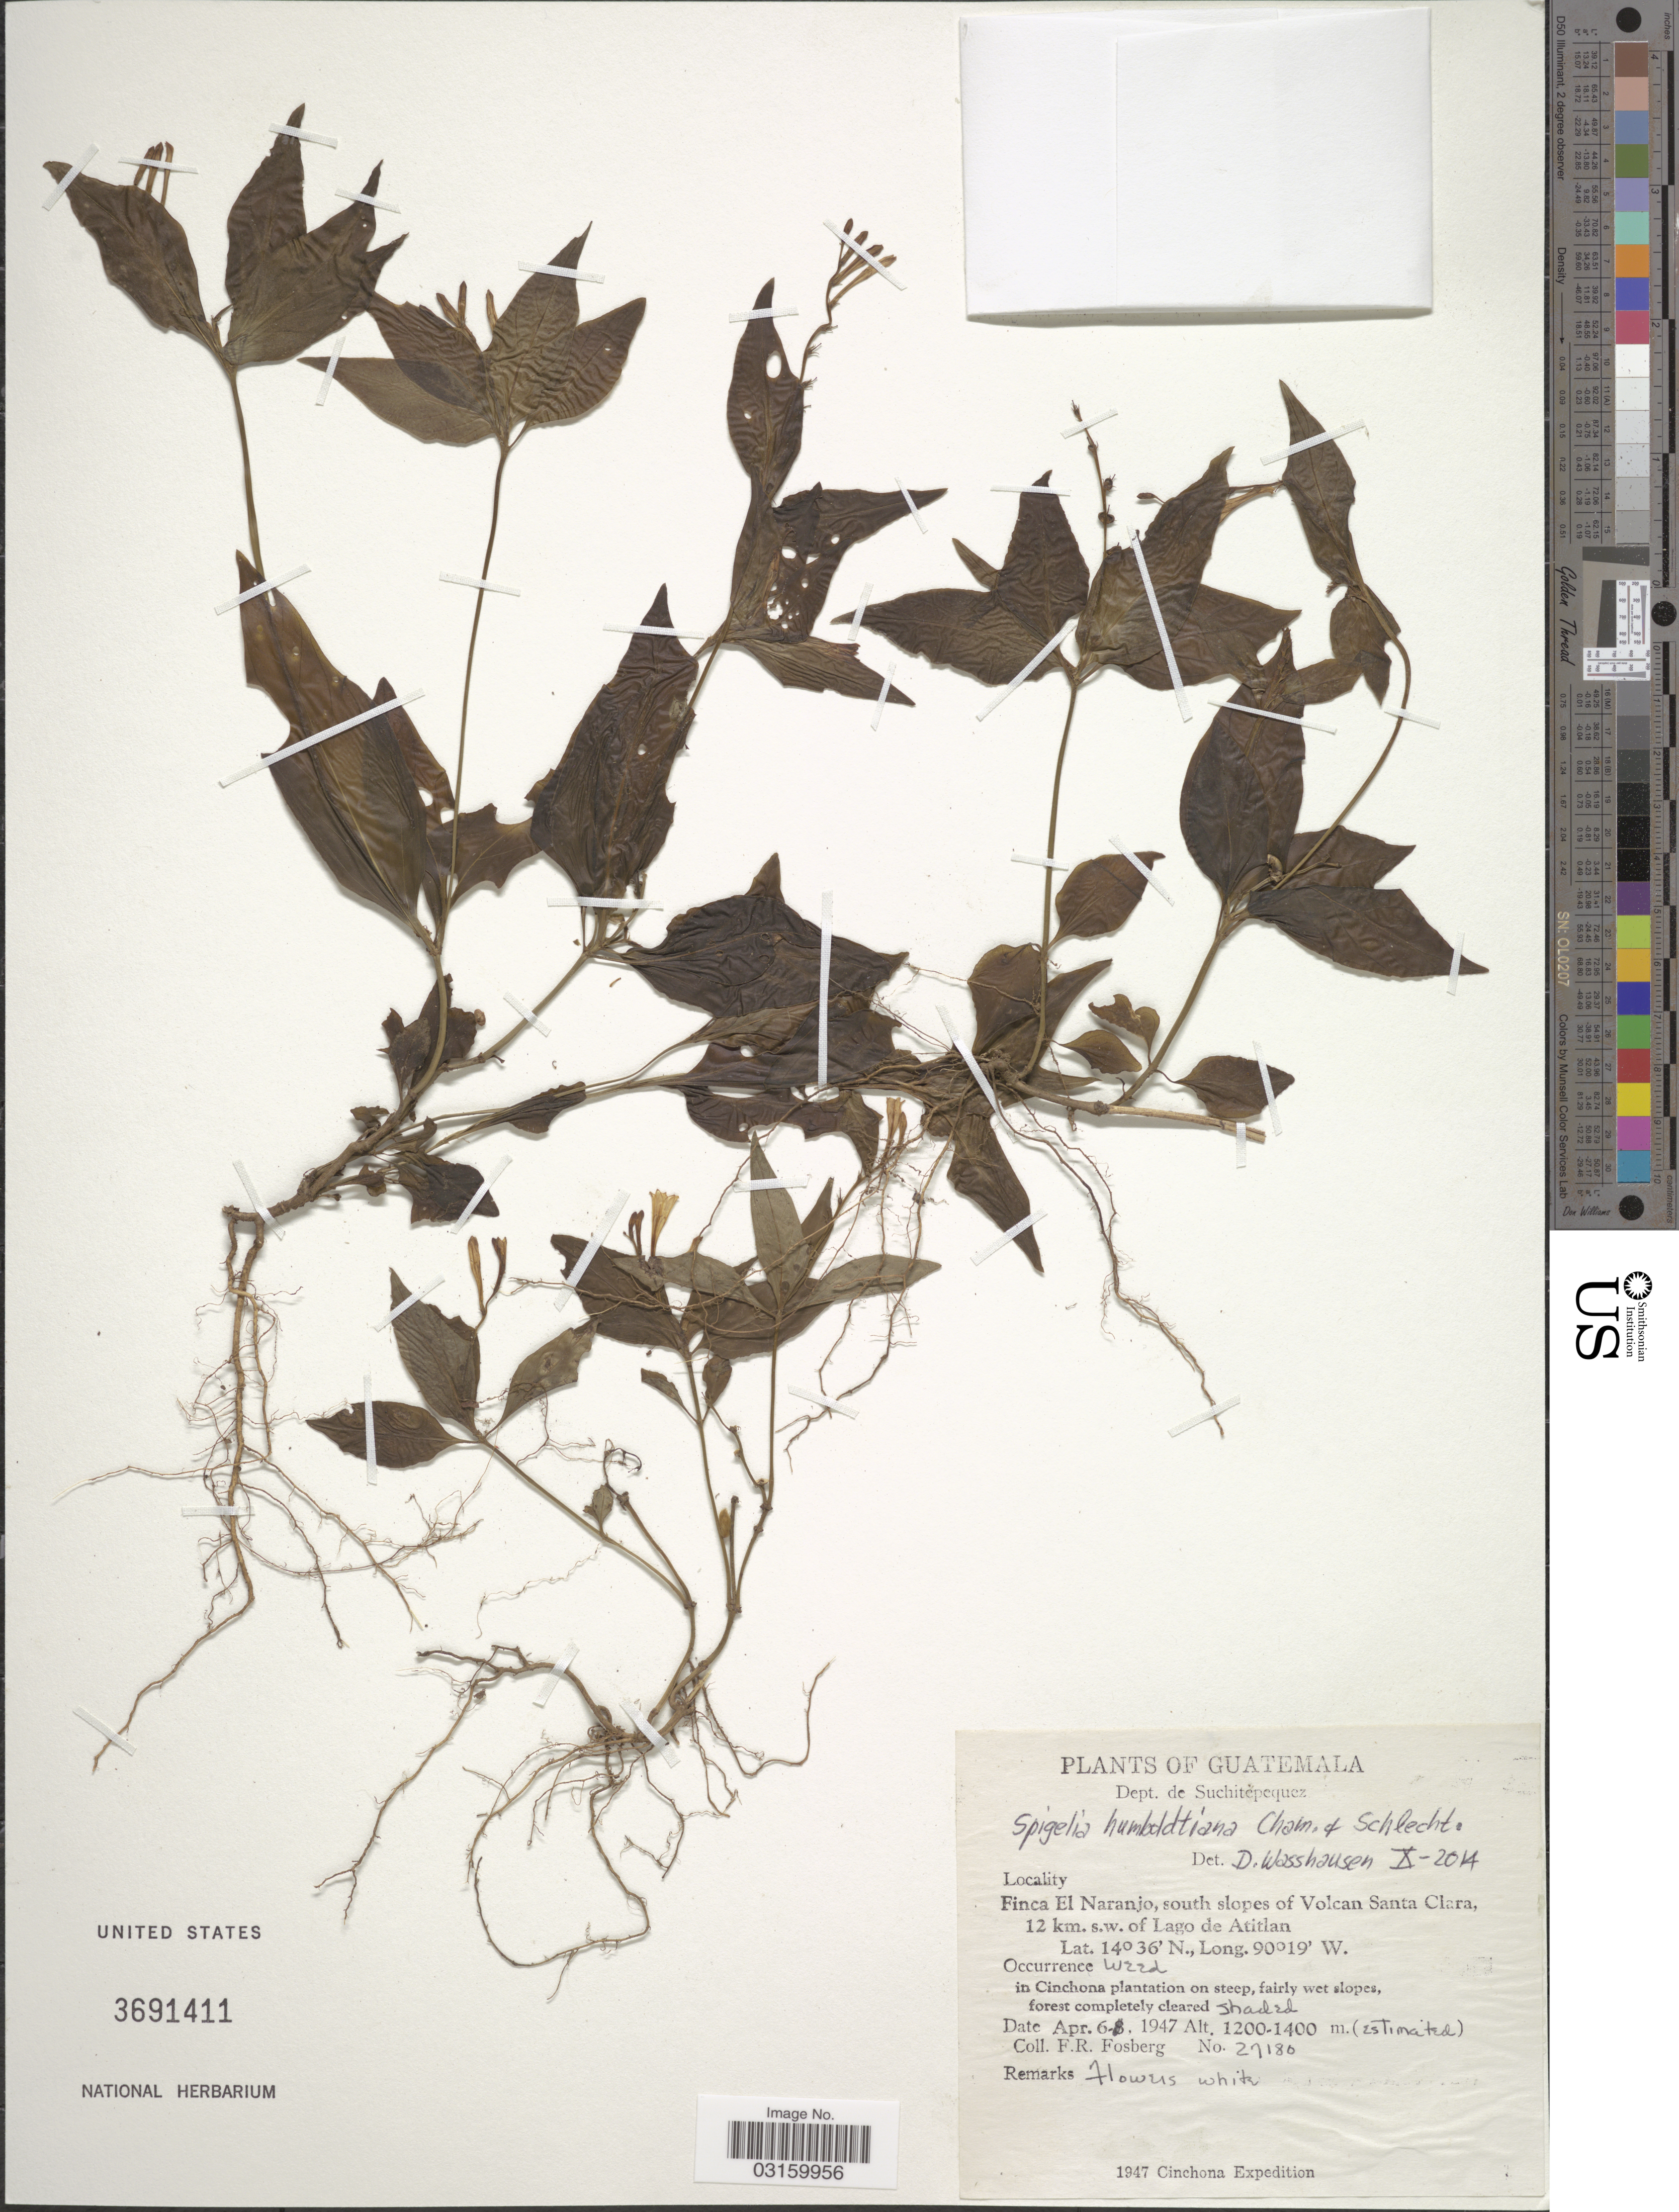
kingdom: Plantae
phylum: Tracheophyta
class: Magnoliopsida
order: Gentianales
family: Loganiaceae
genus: Spigelia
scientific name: Spigelia humboldtiana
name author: Cham. & Schltdl.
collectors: F. R. Fosberg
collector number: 27180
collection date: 1947-04-06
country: Guatemala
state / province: Suchitepéquez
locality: Dept. de Suchitepequez, Finca El Naranjo, south slopes of Volcan Santa Clara, 12 km. s.w. of Lago de Atitlan.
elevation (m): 1200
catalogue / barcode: US 3691411